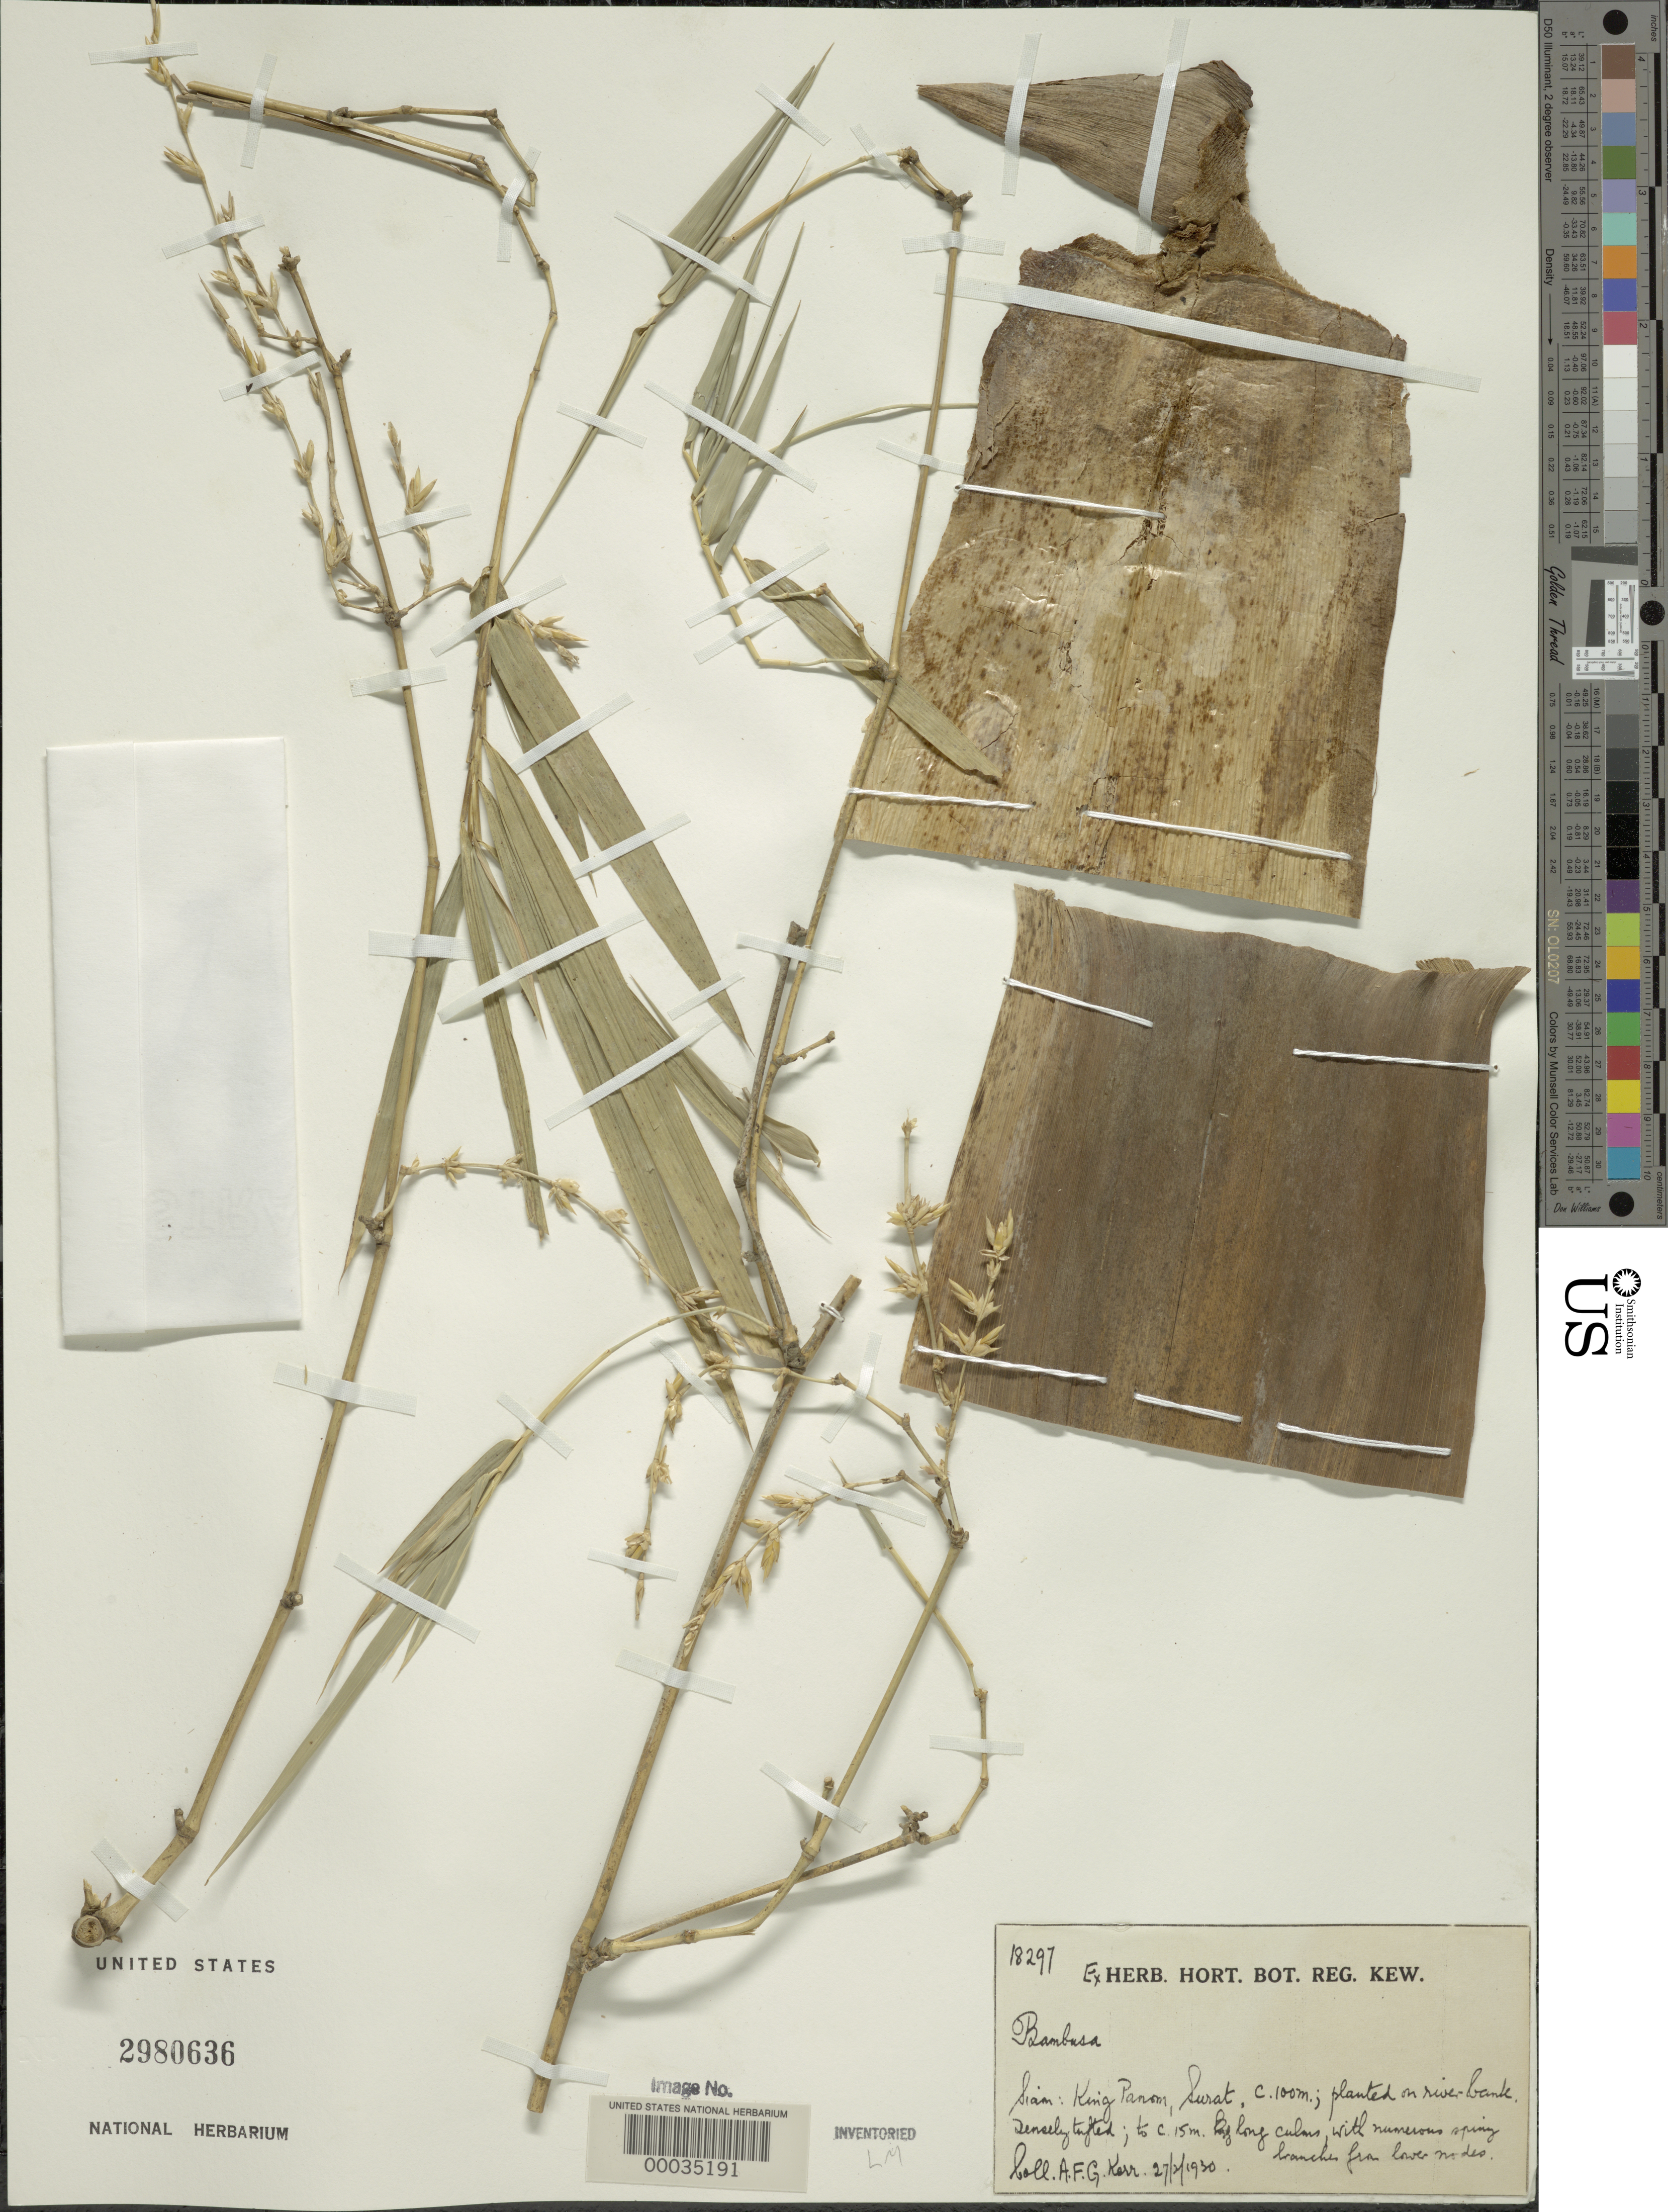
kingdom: Plantae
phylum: Tracheophyta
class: Liliopsida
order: Poales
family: Poaceae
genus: Bambusa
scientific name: Bambusa sp.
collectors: A. F. G. Kerr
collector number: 18297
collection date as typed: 27 Feb 1930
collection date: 1930-02-27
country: Thailand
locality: Siam: king panom, surat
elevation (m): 100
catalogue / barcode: US 2980636